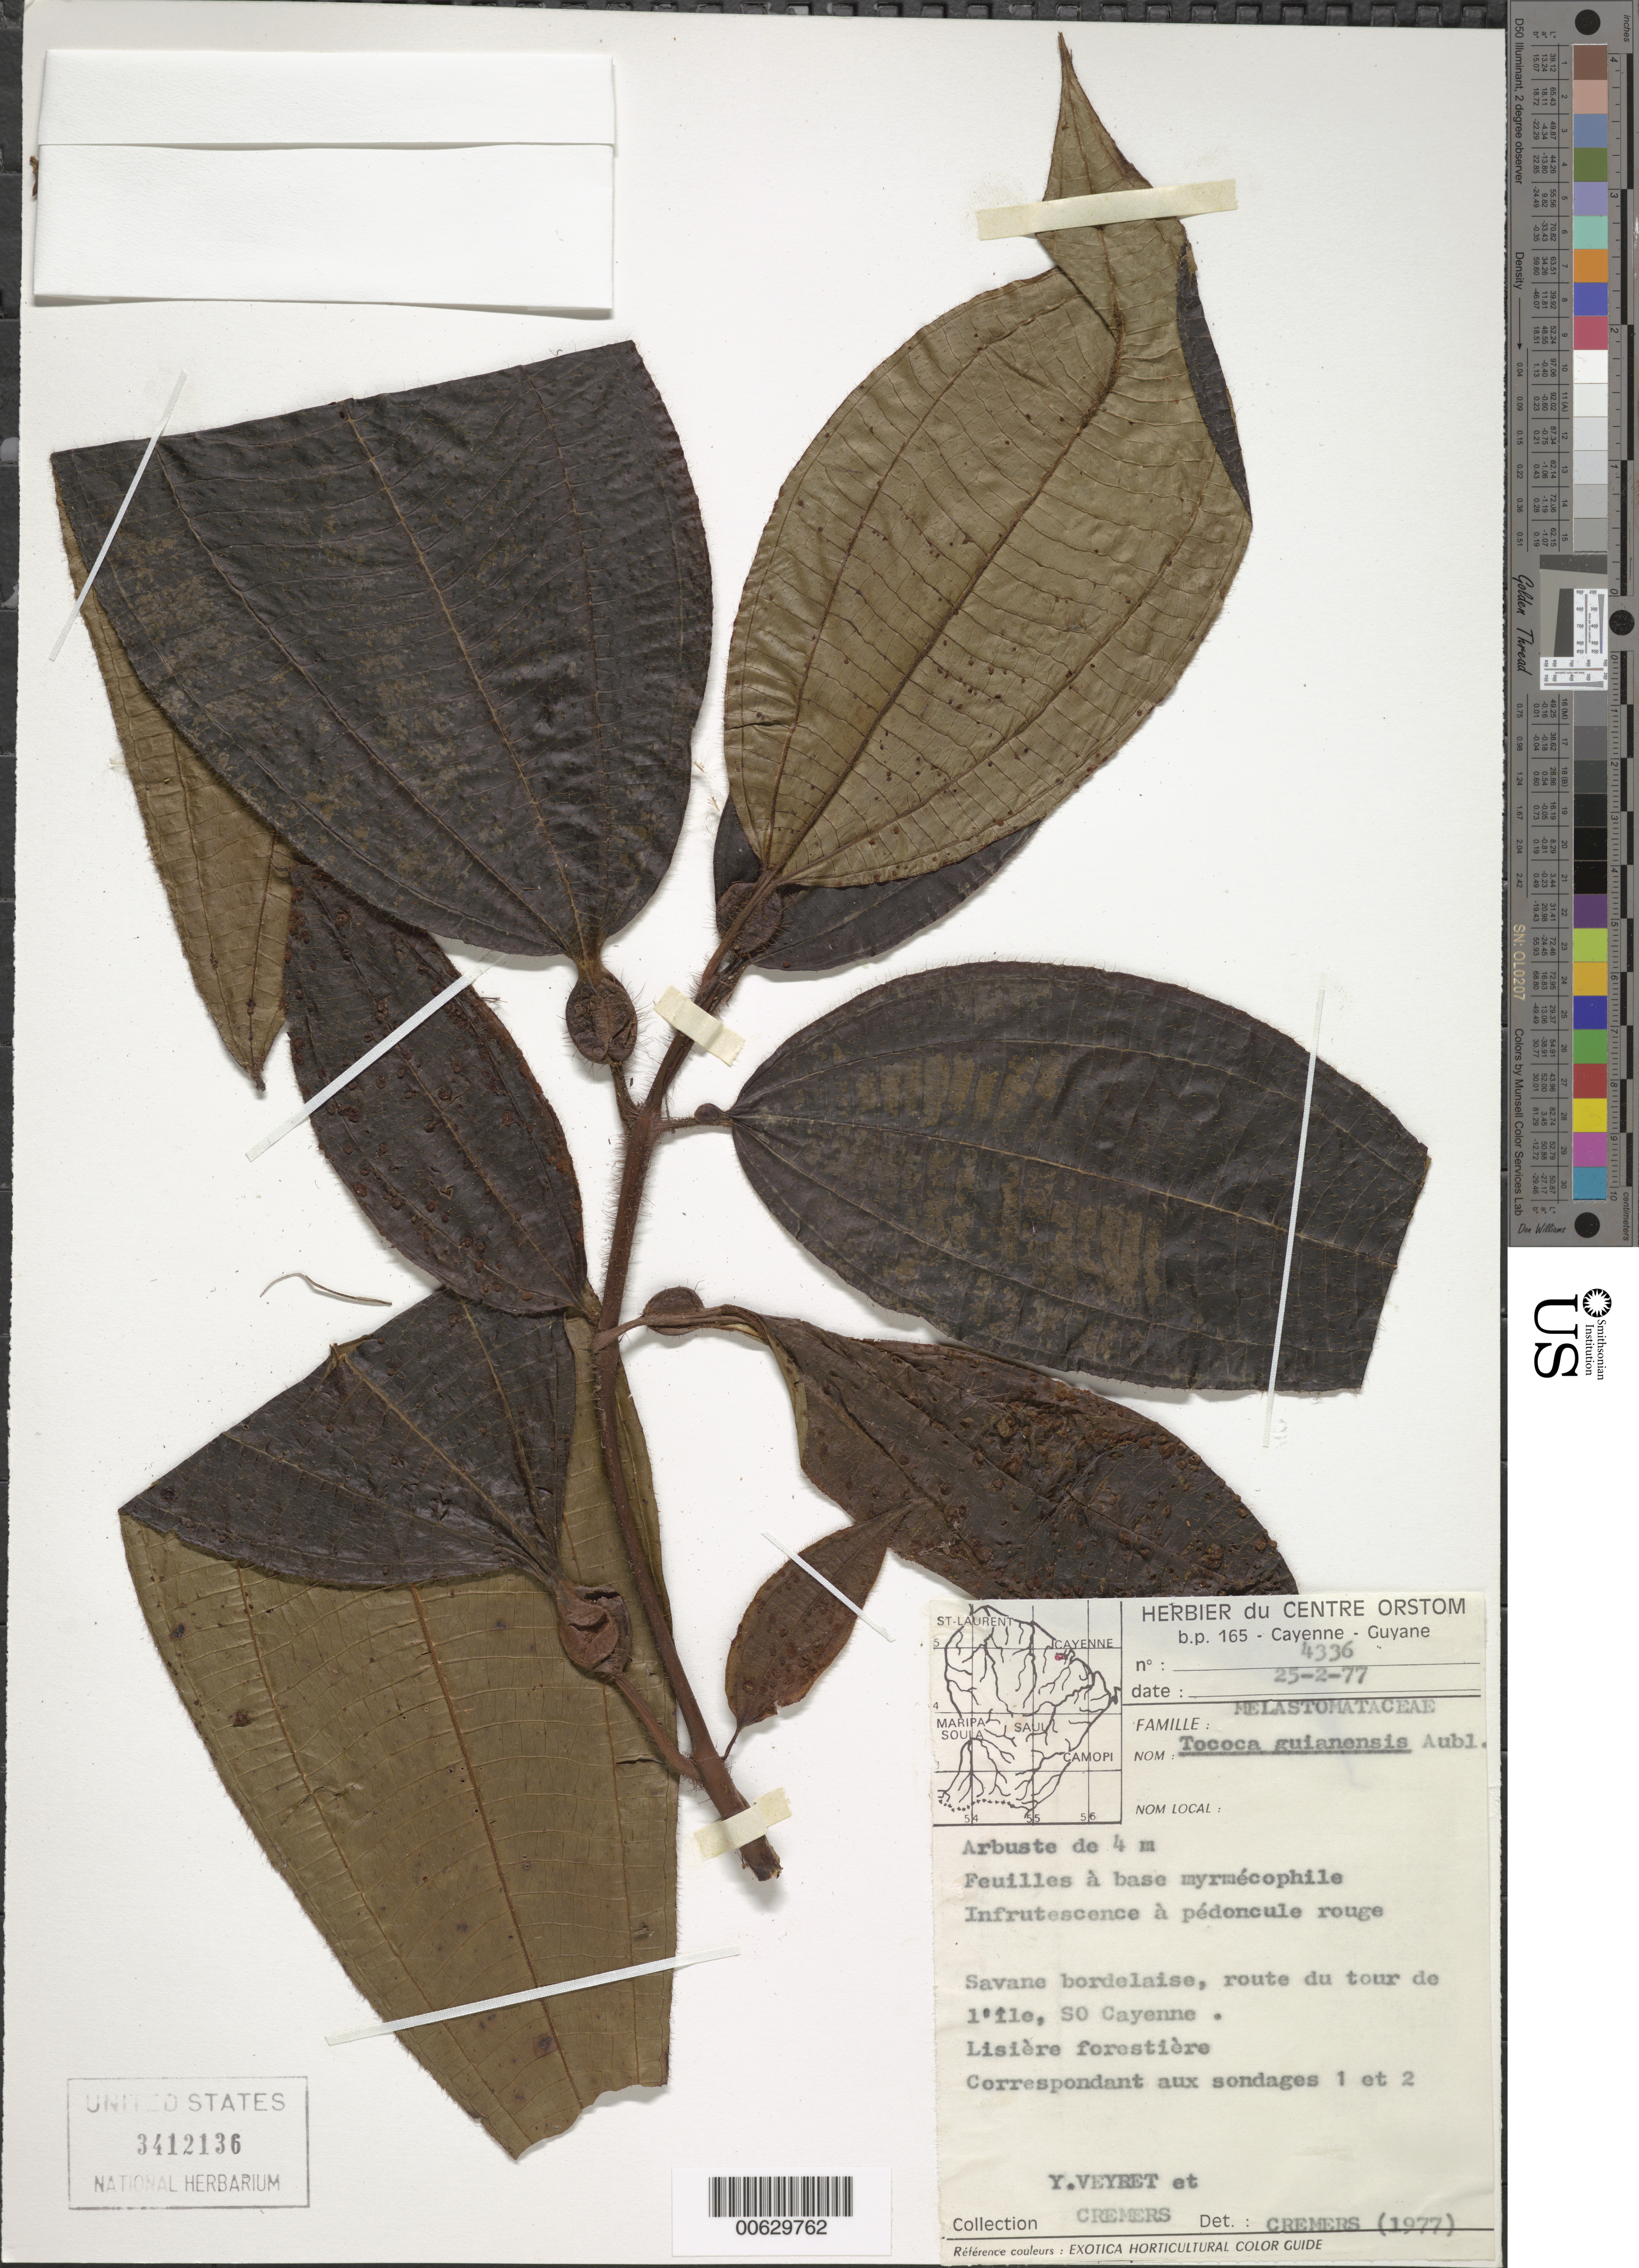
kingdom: Plantae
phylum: Tracheophyta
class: Magnoliopsida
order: Myrtales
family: Melastomataceae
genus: Tococa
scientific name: Tococa guianensis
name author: Aubl.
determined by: Cremers, Georges A.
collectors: Y. Veyret & G. Cremers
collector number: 4336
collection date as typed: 25-Feb-77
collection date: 1977-02-25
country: French Guiana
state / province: Cayenne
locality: Cayenne, route du tour de l'Ile, correspondant aux sondages 1 et 2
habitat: Lisiere forestiere. Savane bordelaise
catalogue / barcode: US 3412136